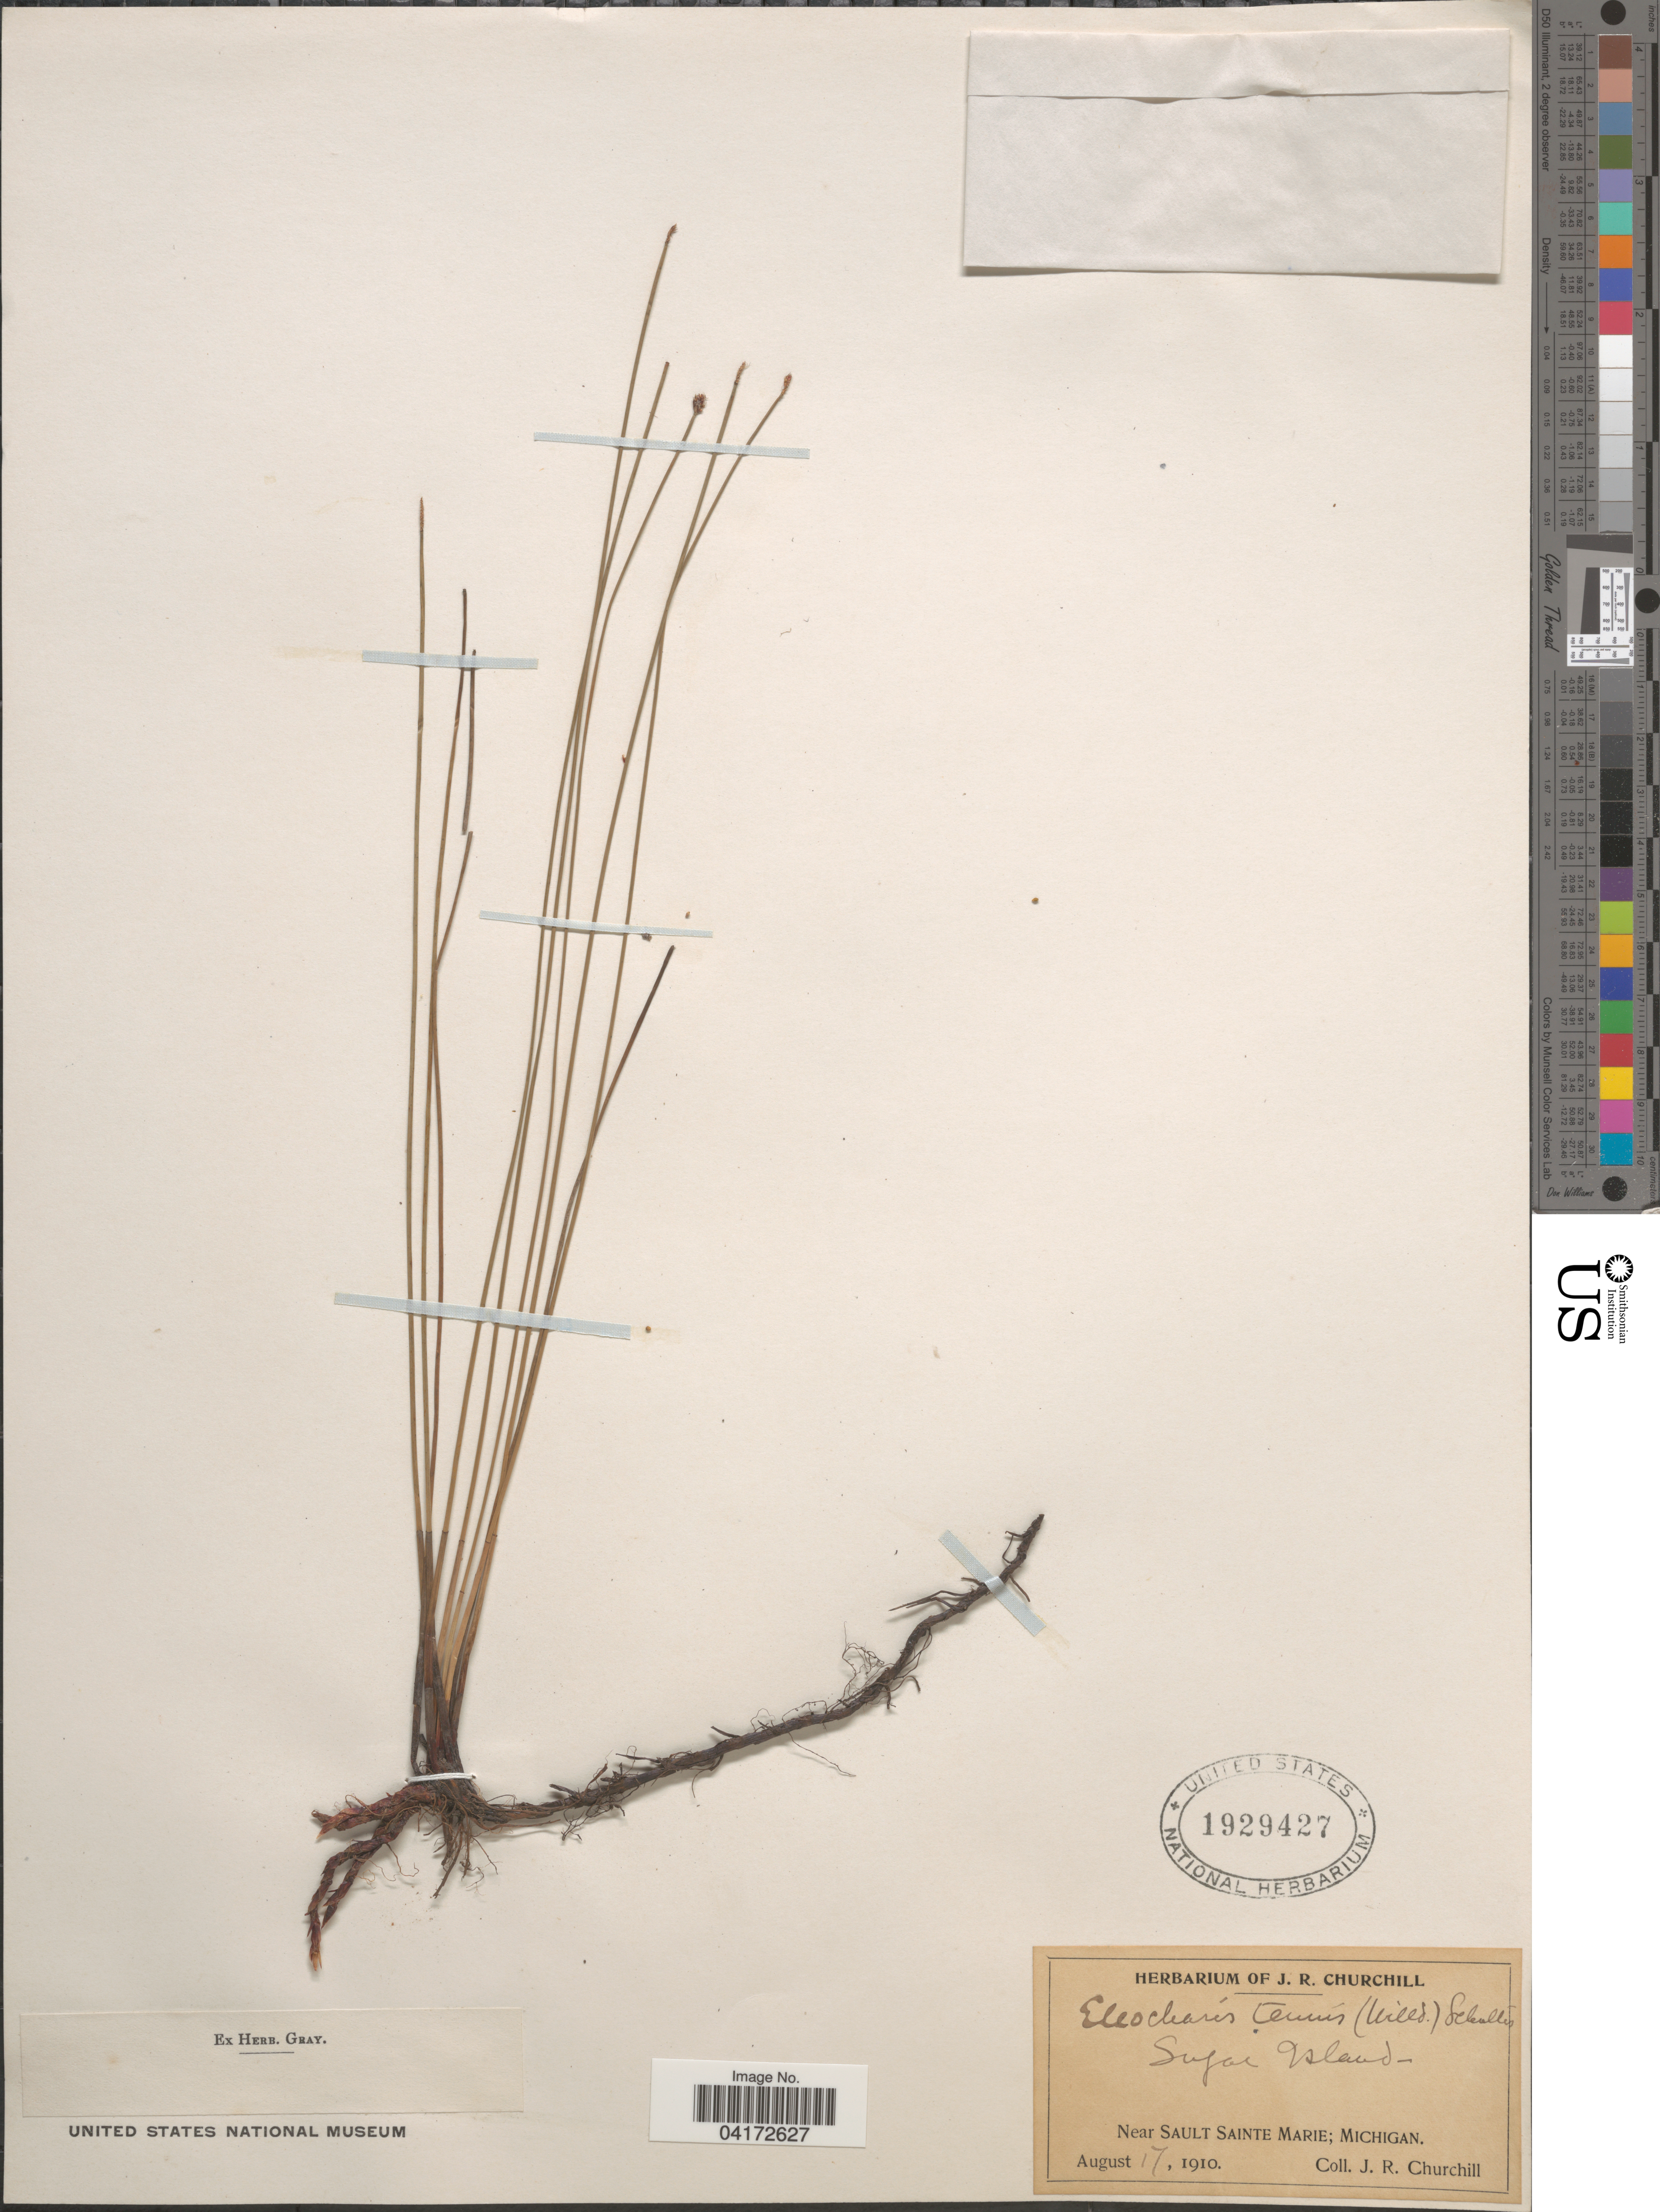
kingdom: Plantae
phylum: Tracheophyta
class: Liliopsida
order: Poales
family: Cyperaceae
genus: Eleocharis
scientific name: Eleocharis tenuis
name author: (Willd.) Schult.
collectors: J. Churchill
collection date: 1910-08-17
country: United States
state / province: Michigan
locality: Sugar Island. Near Sault Sainte Marie.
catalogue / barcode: US 1929427